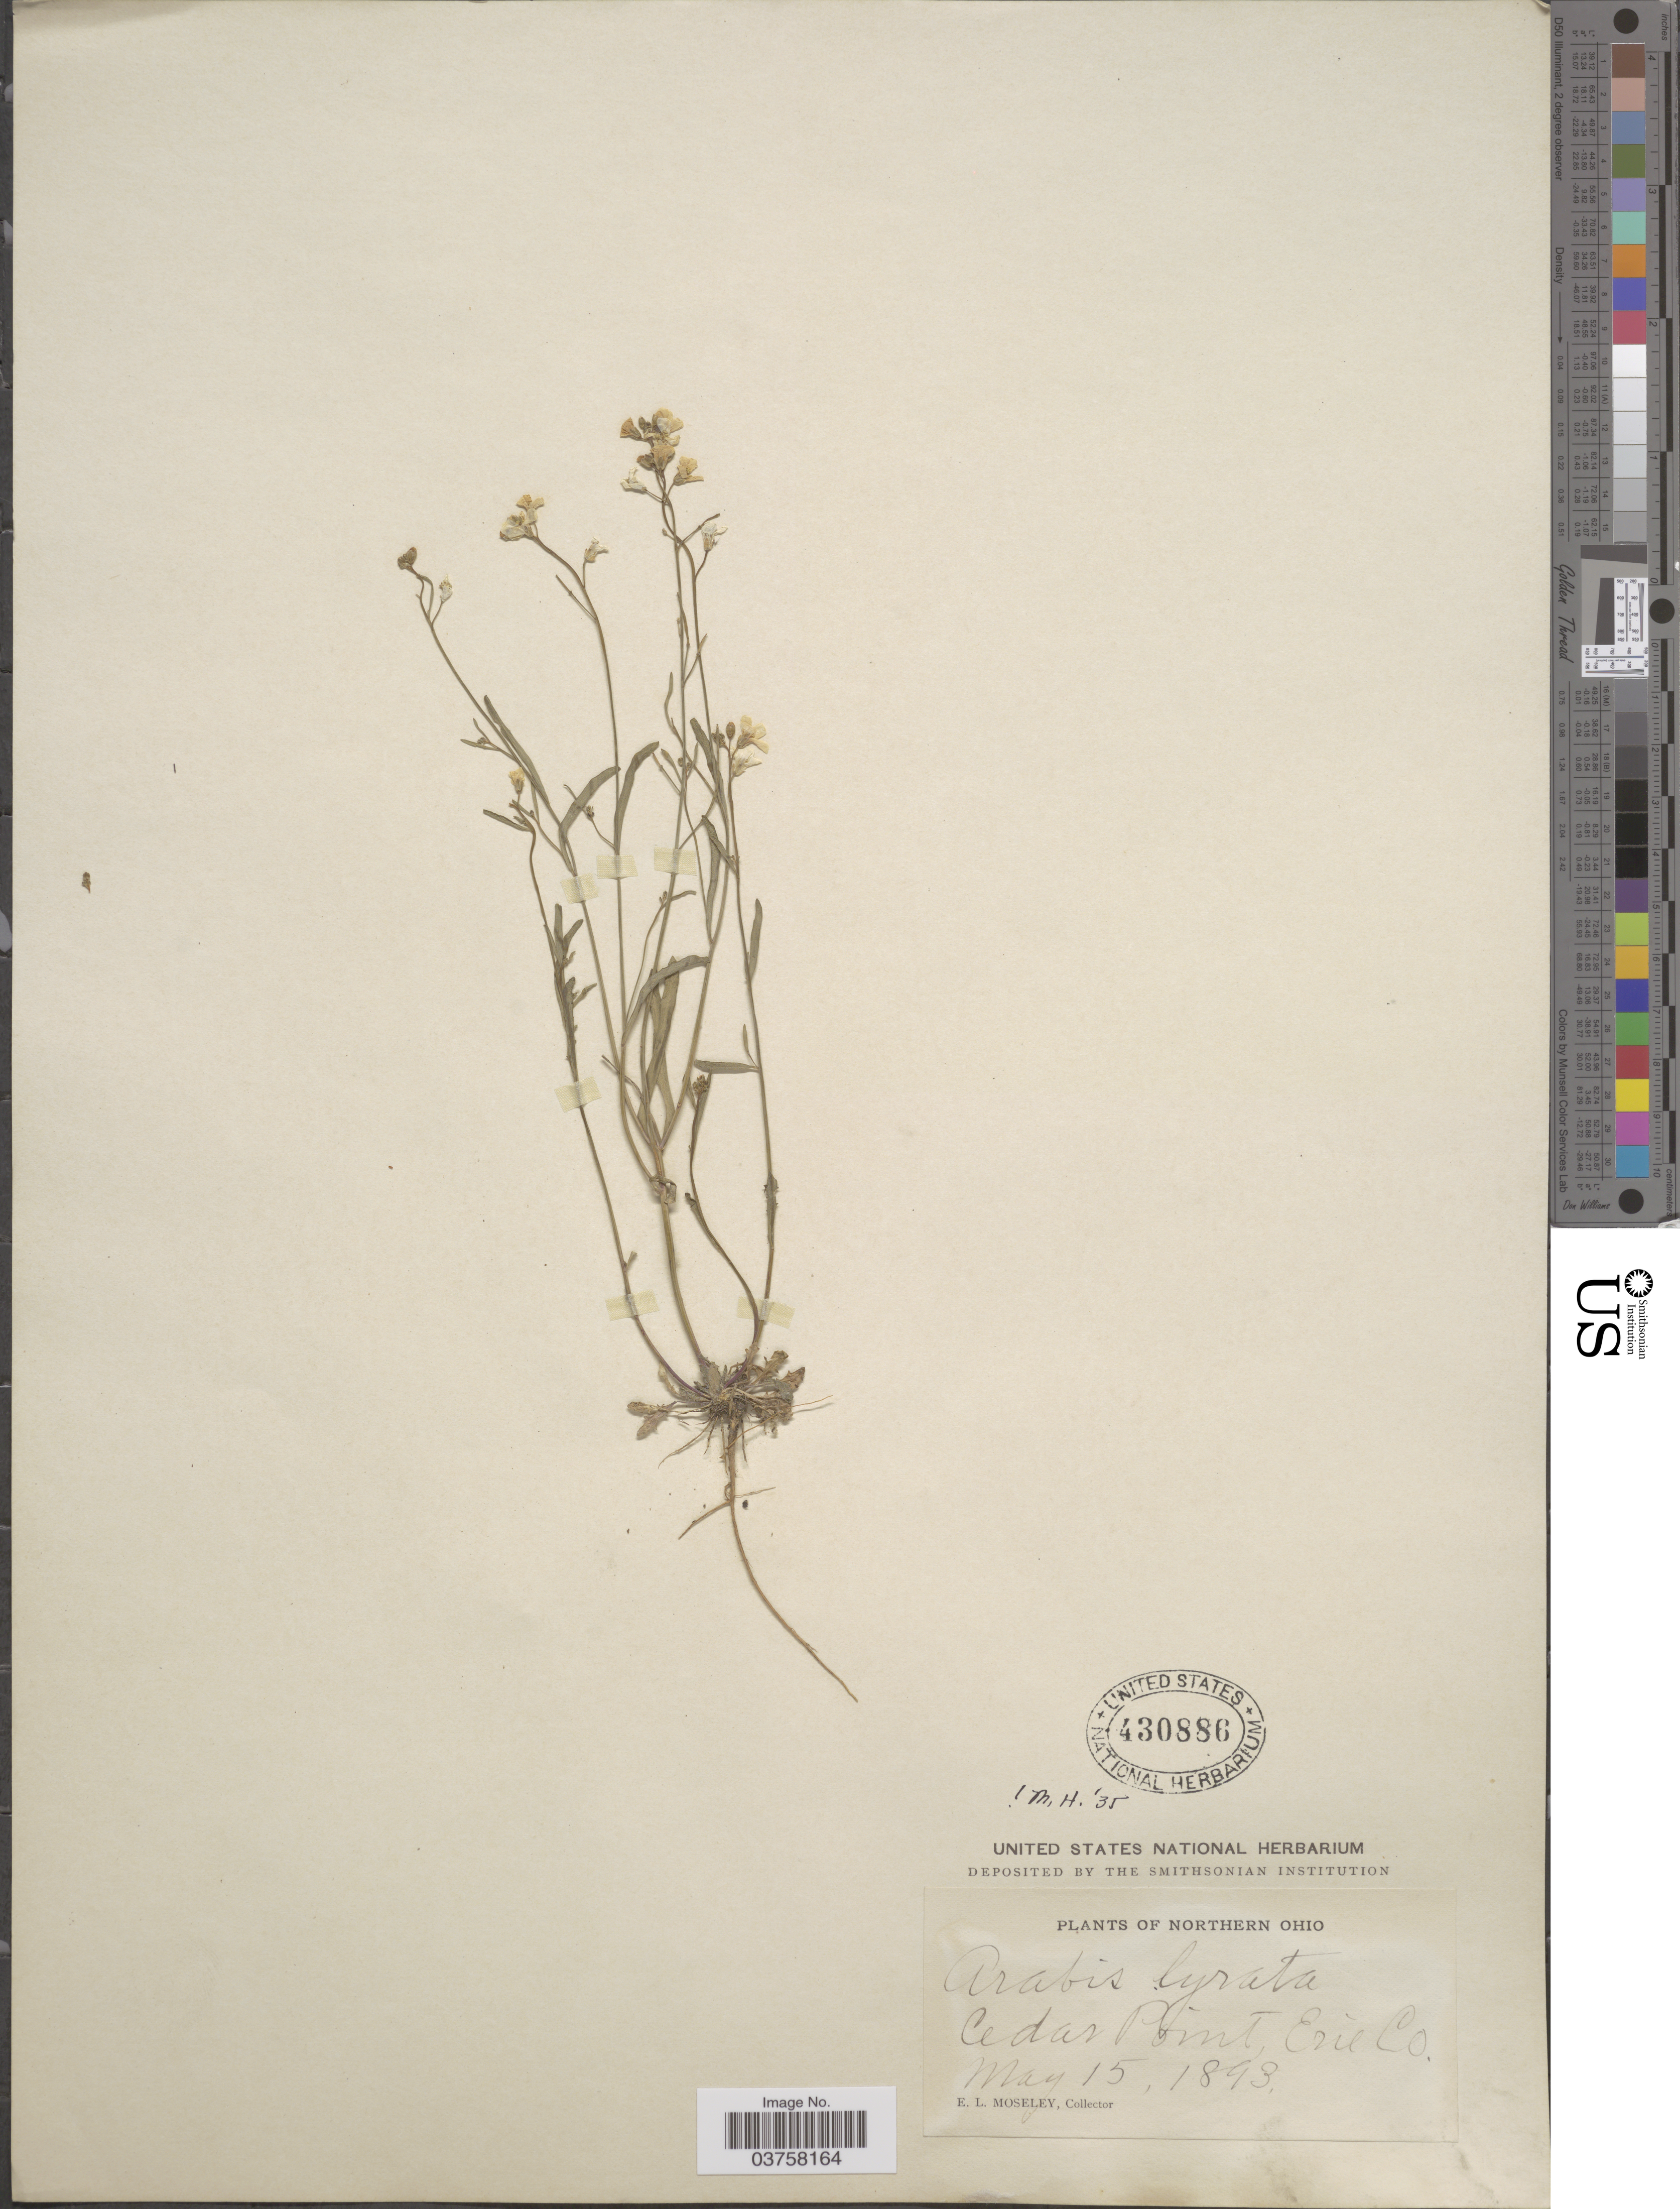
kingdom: Plantae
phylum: Tracheophyta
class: Magnoliopsida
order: Brassicales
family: Brassicaceae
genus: Arabis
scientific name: Arabis lyrata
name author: L.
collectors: E. Moseley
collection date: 1893-05-15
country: United States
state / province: Ohio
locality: Northern Ohio. Cedar Point, Erie Co.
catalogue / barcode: US 430886